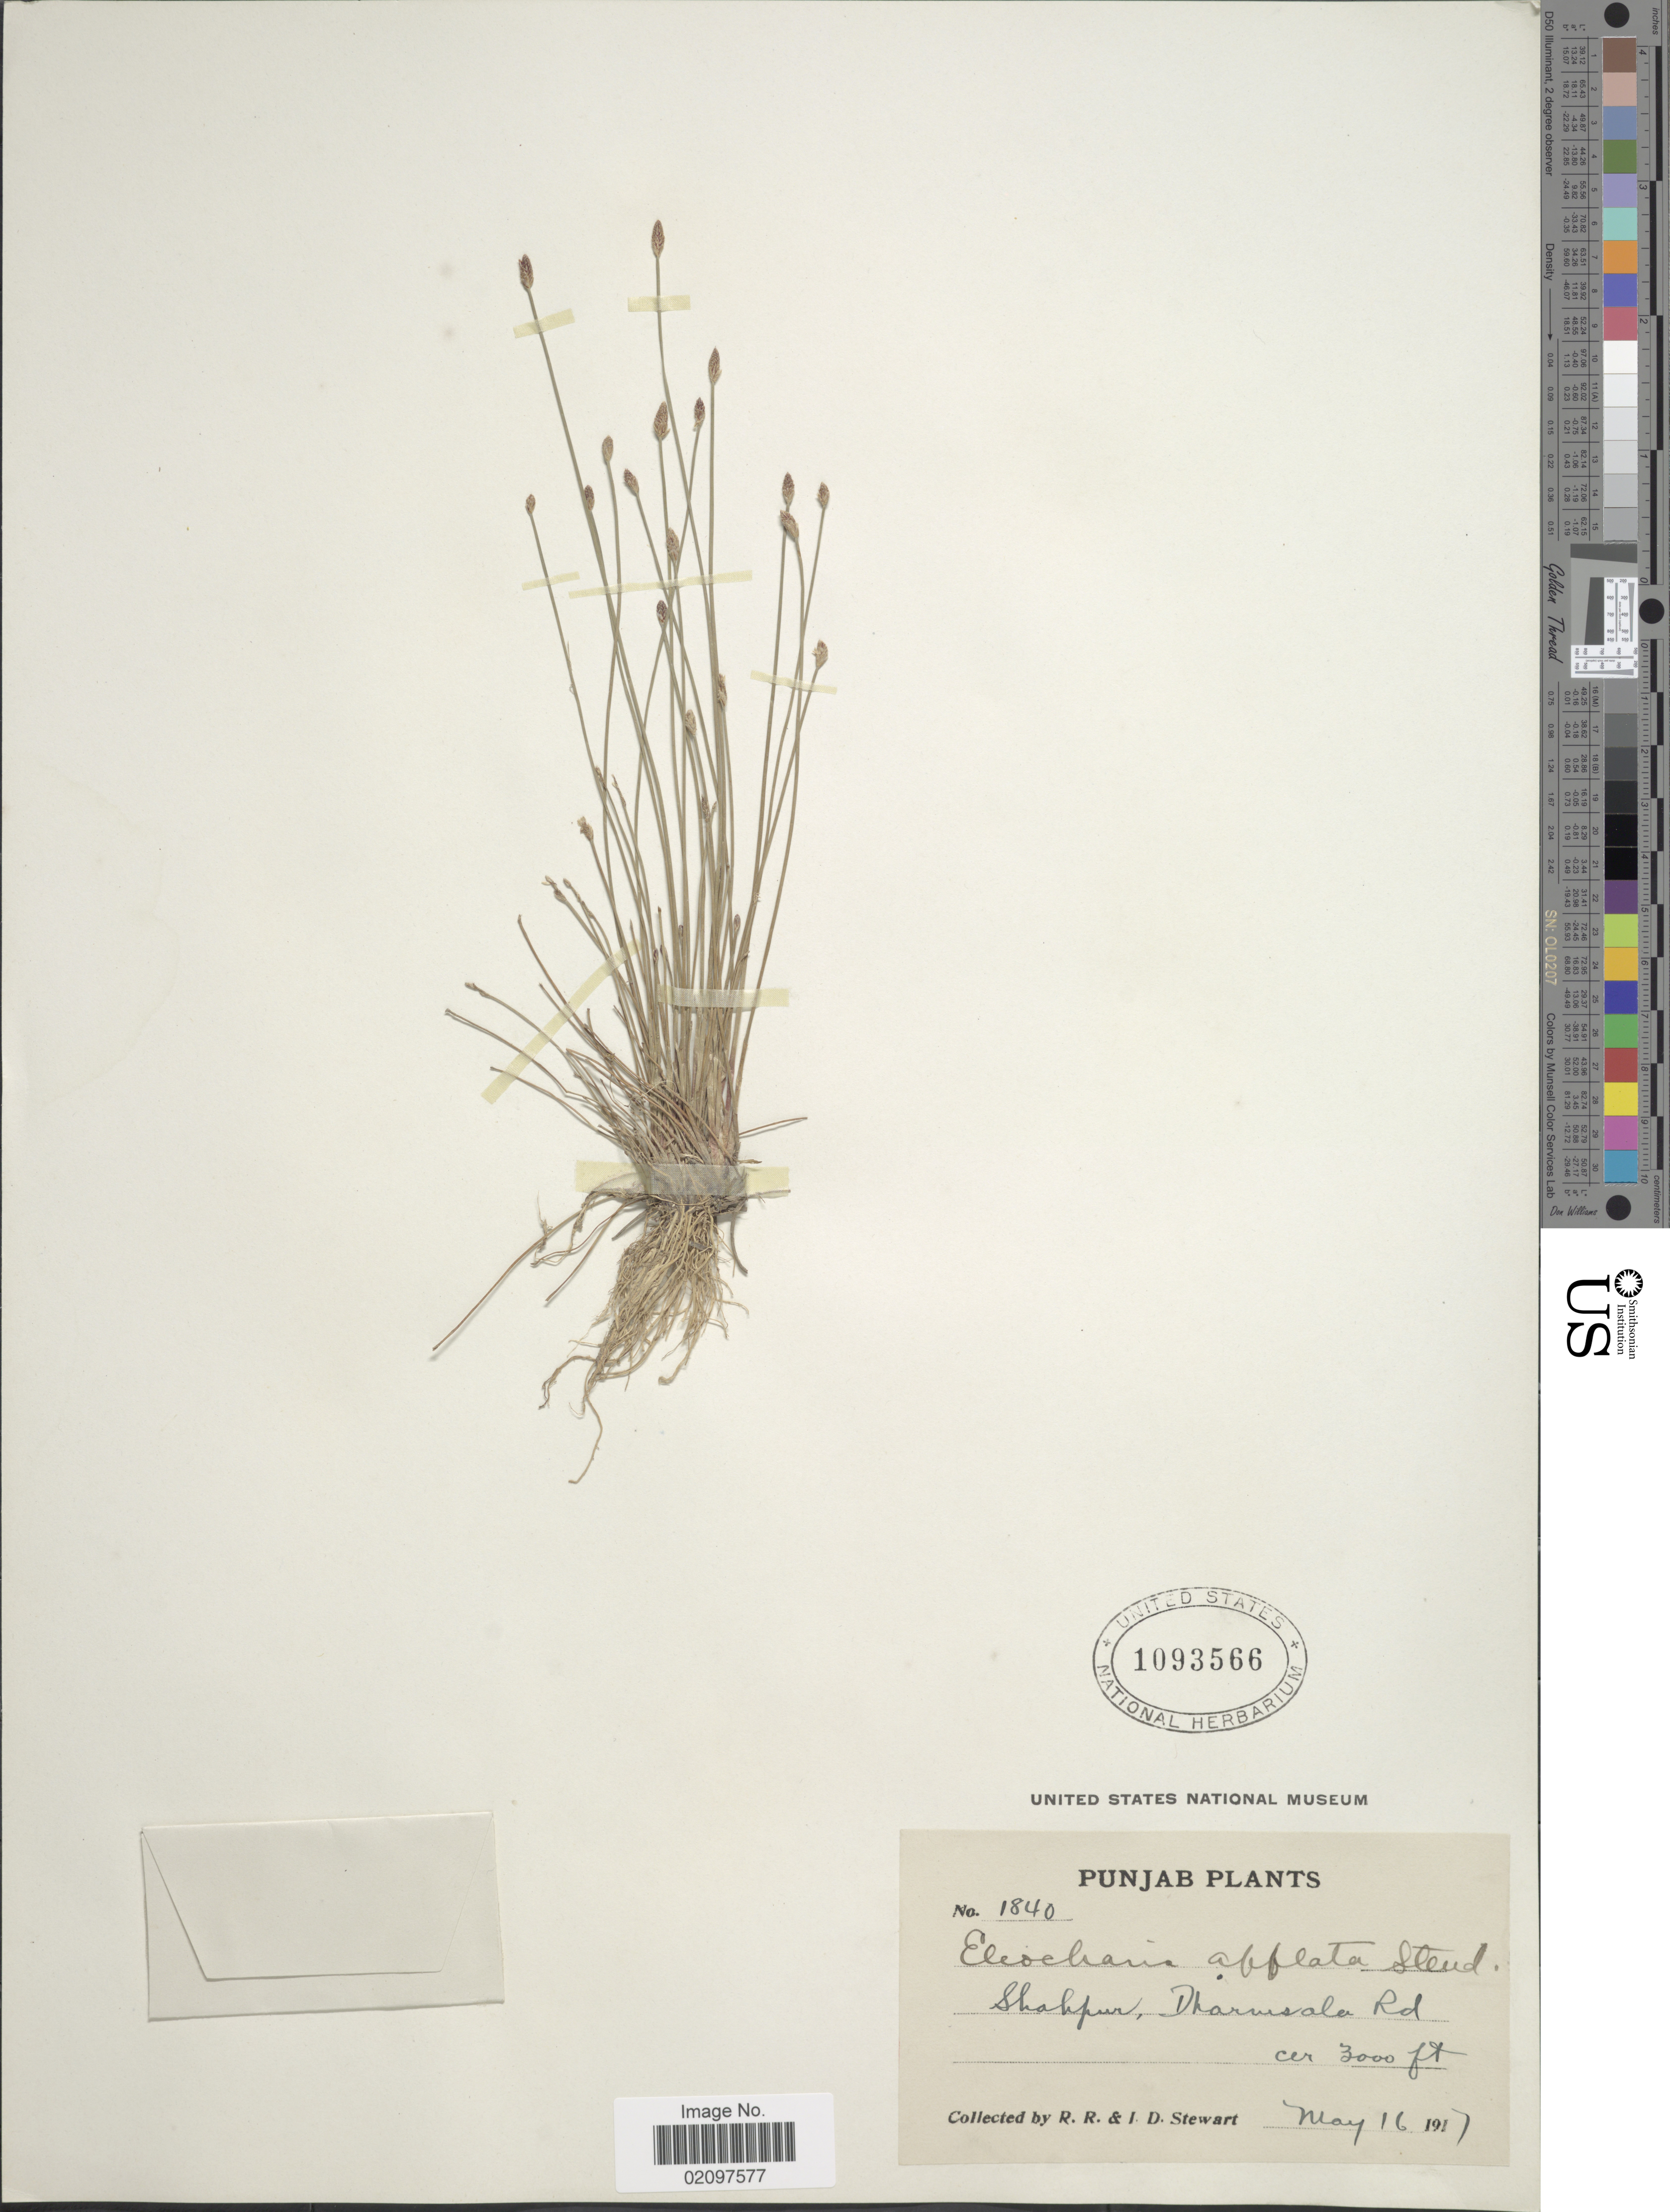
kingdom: Plantae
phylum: Tracheophyta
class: Liliopsida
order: Poales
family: Cyperaceae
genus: Eleocharis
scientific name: Eleocharis congesta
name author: D. Don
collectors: R. R. Stewart & I. Stewart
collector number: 1840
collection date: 1917-05-16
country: India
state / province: Himachal Pradesh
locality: Shahpur, Dharmsala Rd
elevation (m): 914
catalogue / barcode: US 1093566